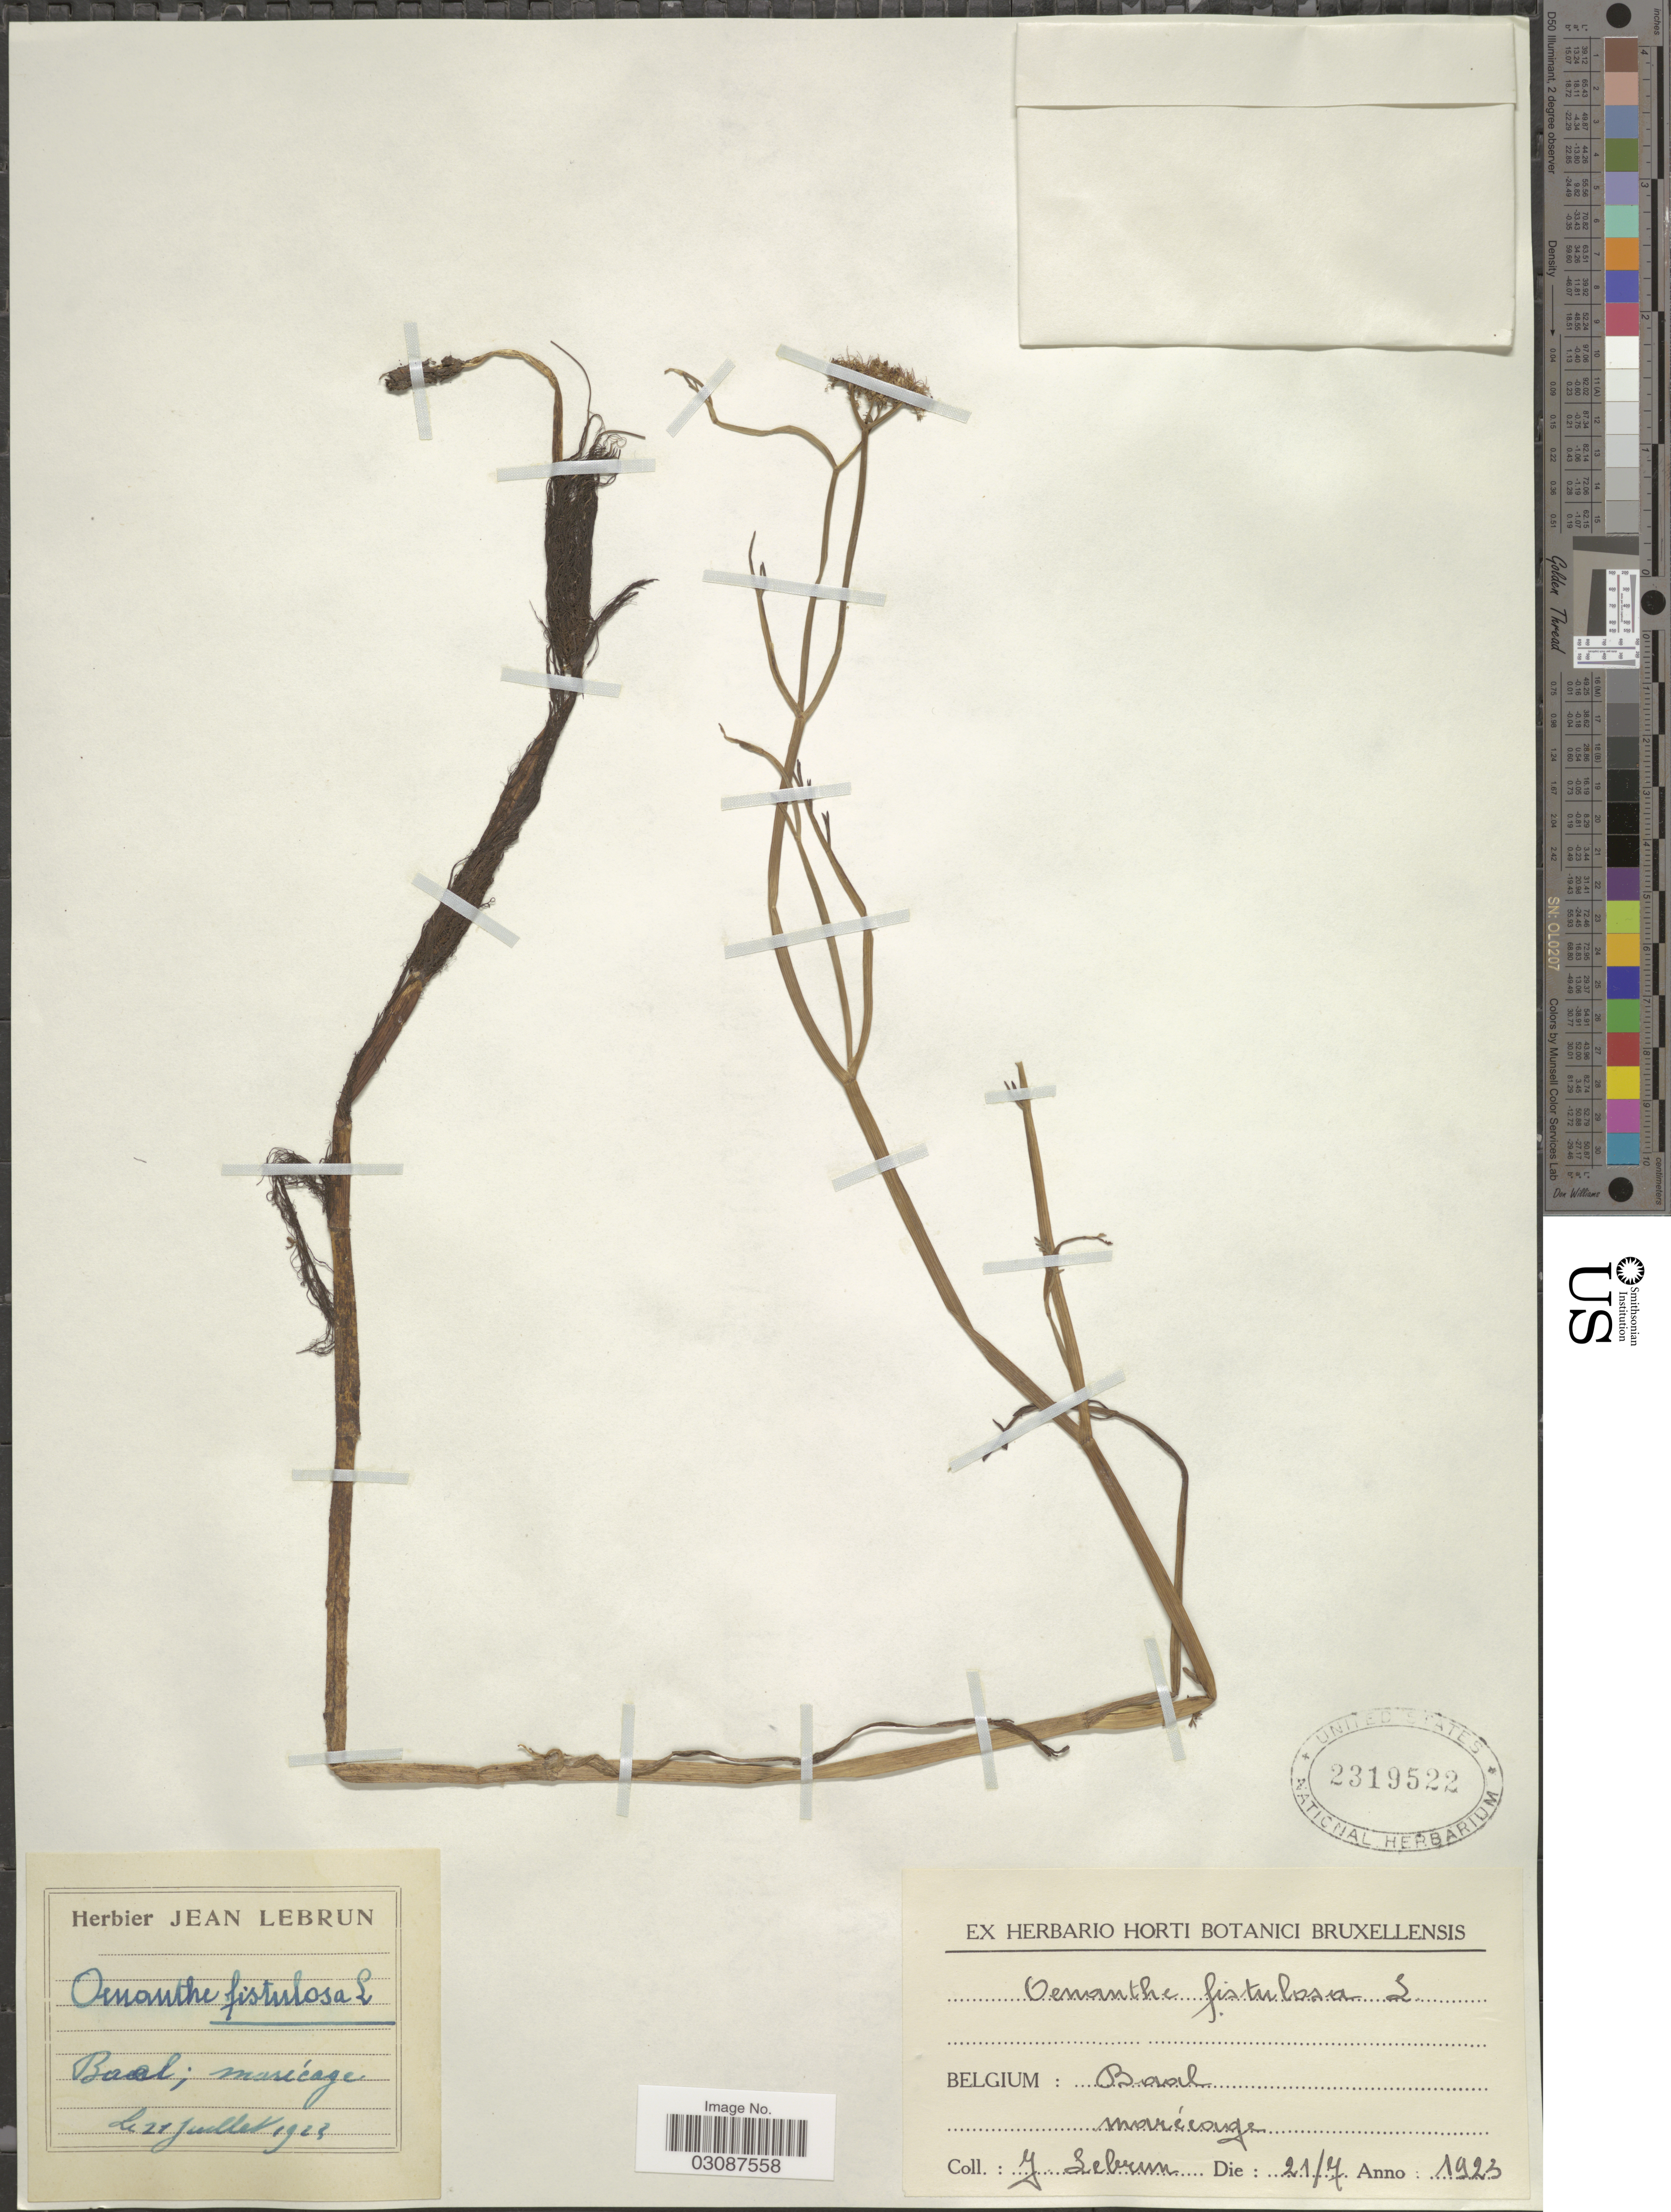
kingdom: Plantae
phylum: Tracheophyta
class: Magnoliopsida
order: Apiales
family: Apiaceae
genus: Oenanthe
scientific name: Oenanthe fistulosa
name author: L.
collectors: J. A. Lebrun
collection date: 1923-07-21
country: Belgium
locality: Baal.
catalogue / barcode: US 2319522